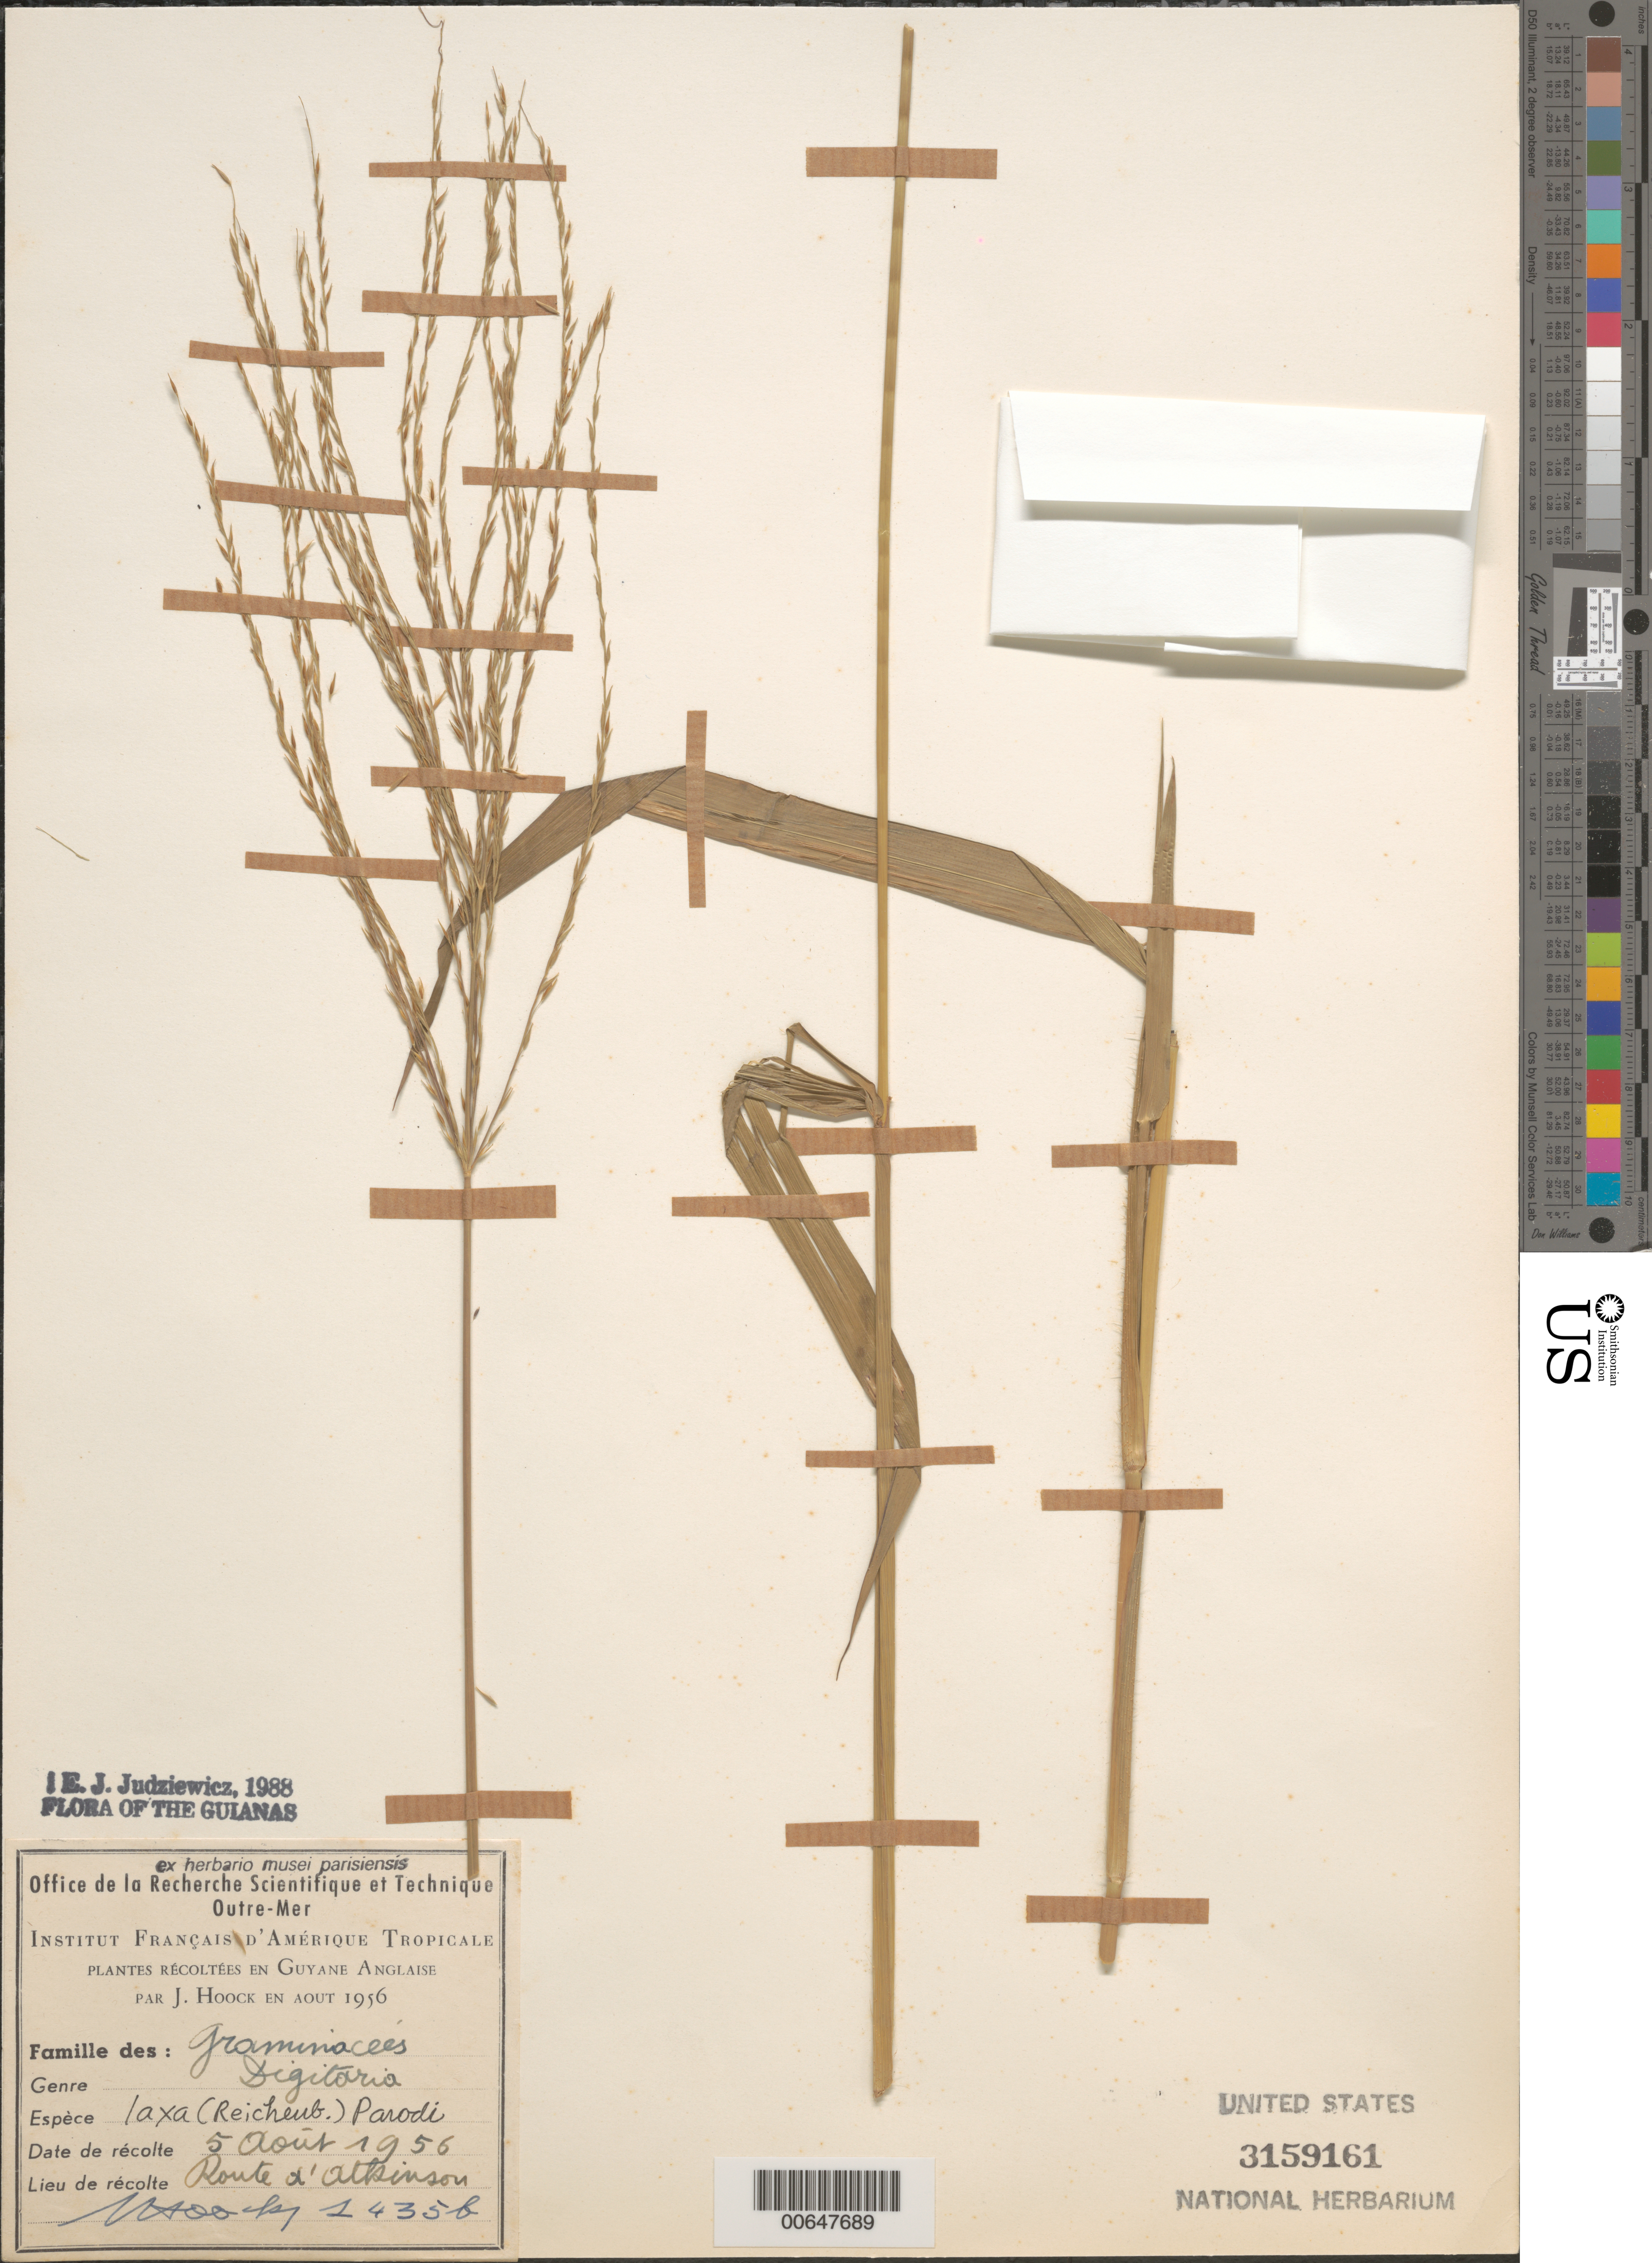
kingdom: Plantae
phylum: Tracheophyta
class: Liliopsida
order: Poales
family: Poaceae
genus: Digitaria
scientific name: Digitaria laxa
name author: (Rchb. ex A. Spreng.) Parodi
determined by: Judziewicz, E. J.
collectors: J. Hoock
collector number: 1435 b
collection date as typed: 5-Aug-56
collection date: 1956-08-05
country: Guyana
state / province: Demerara-Mahaica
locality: Route d' Atkinson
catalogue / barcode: US 3159161